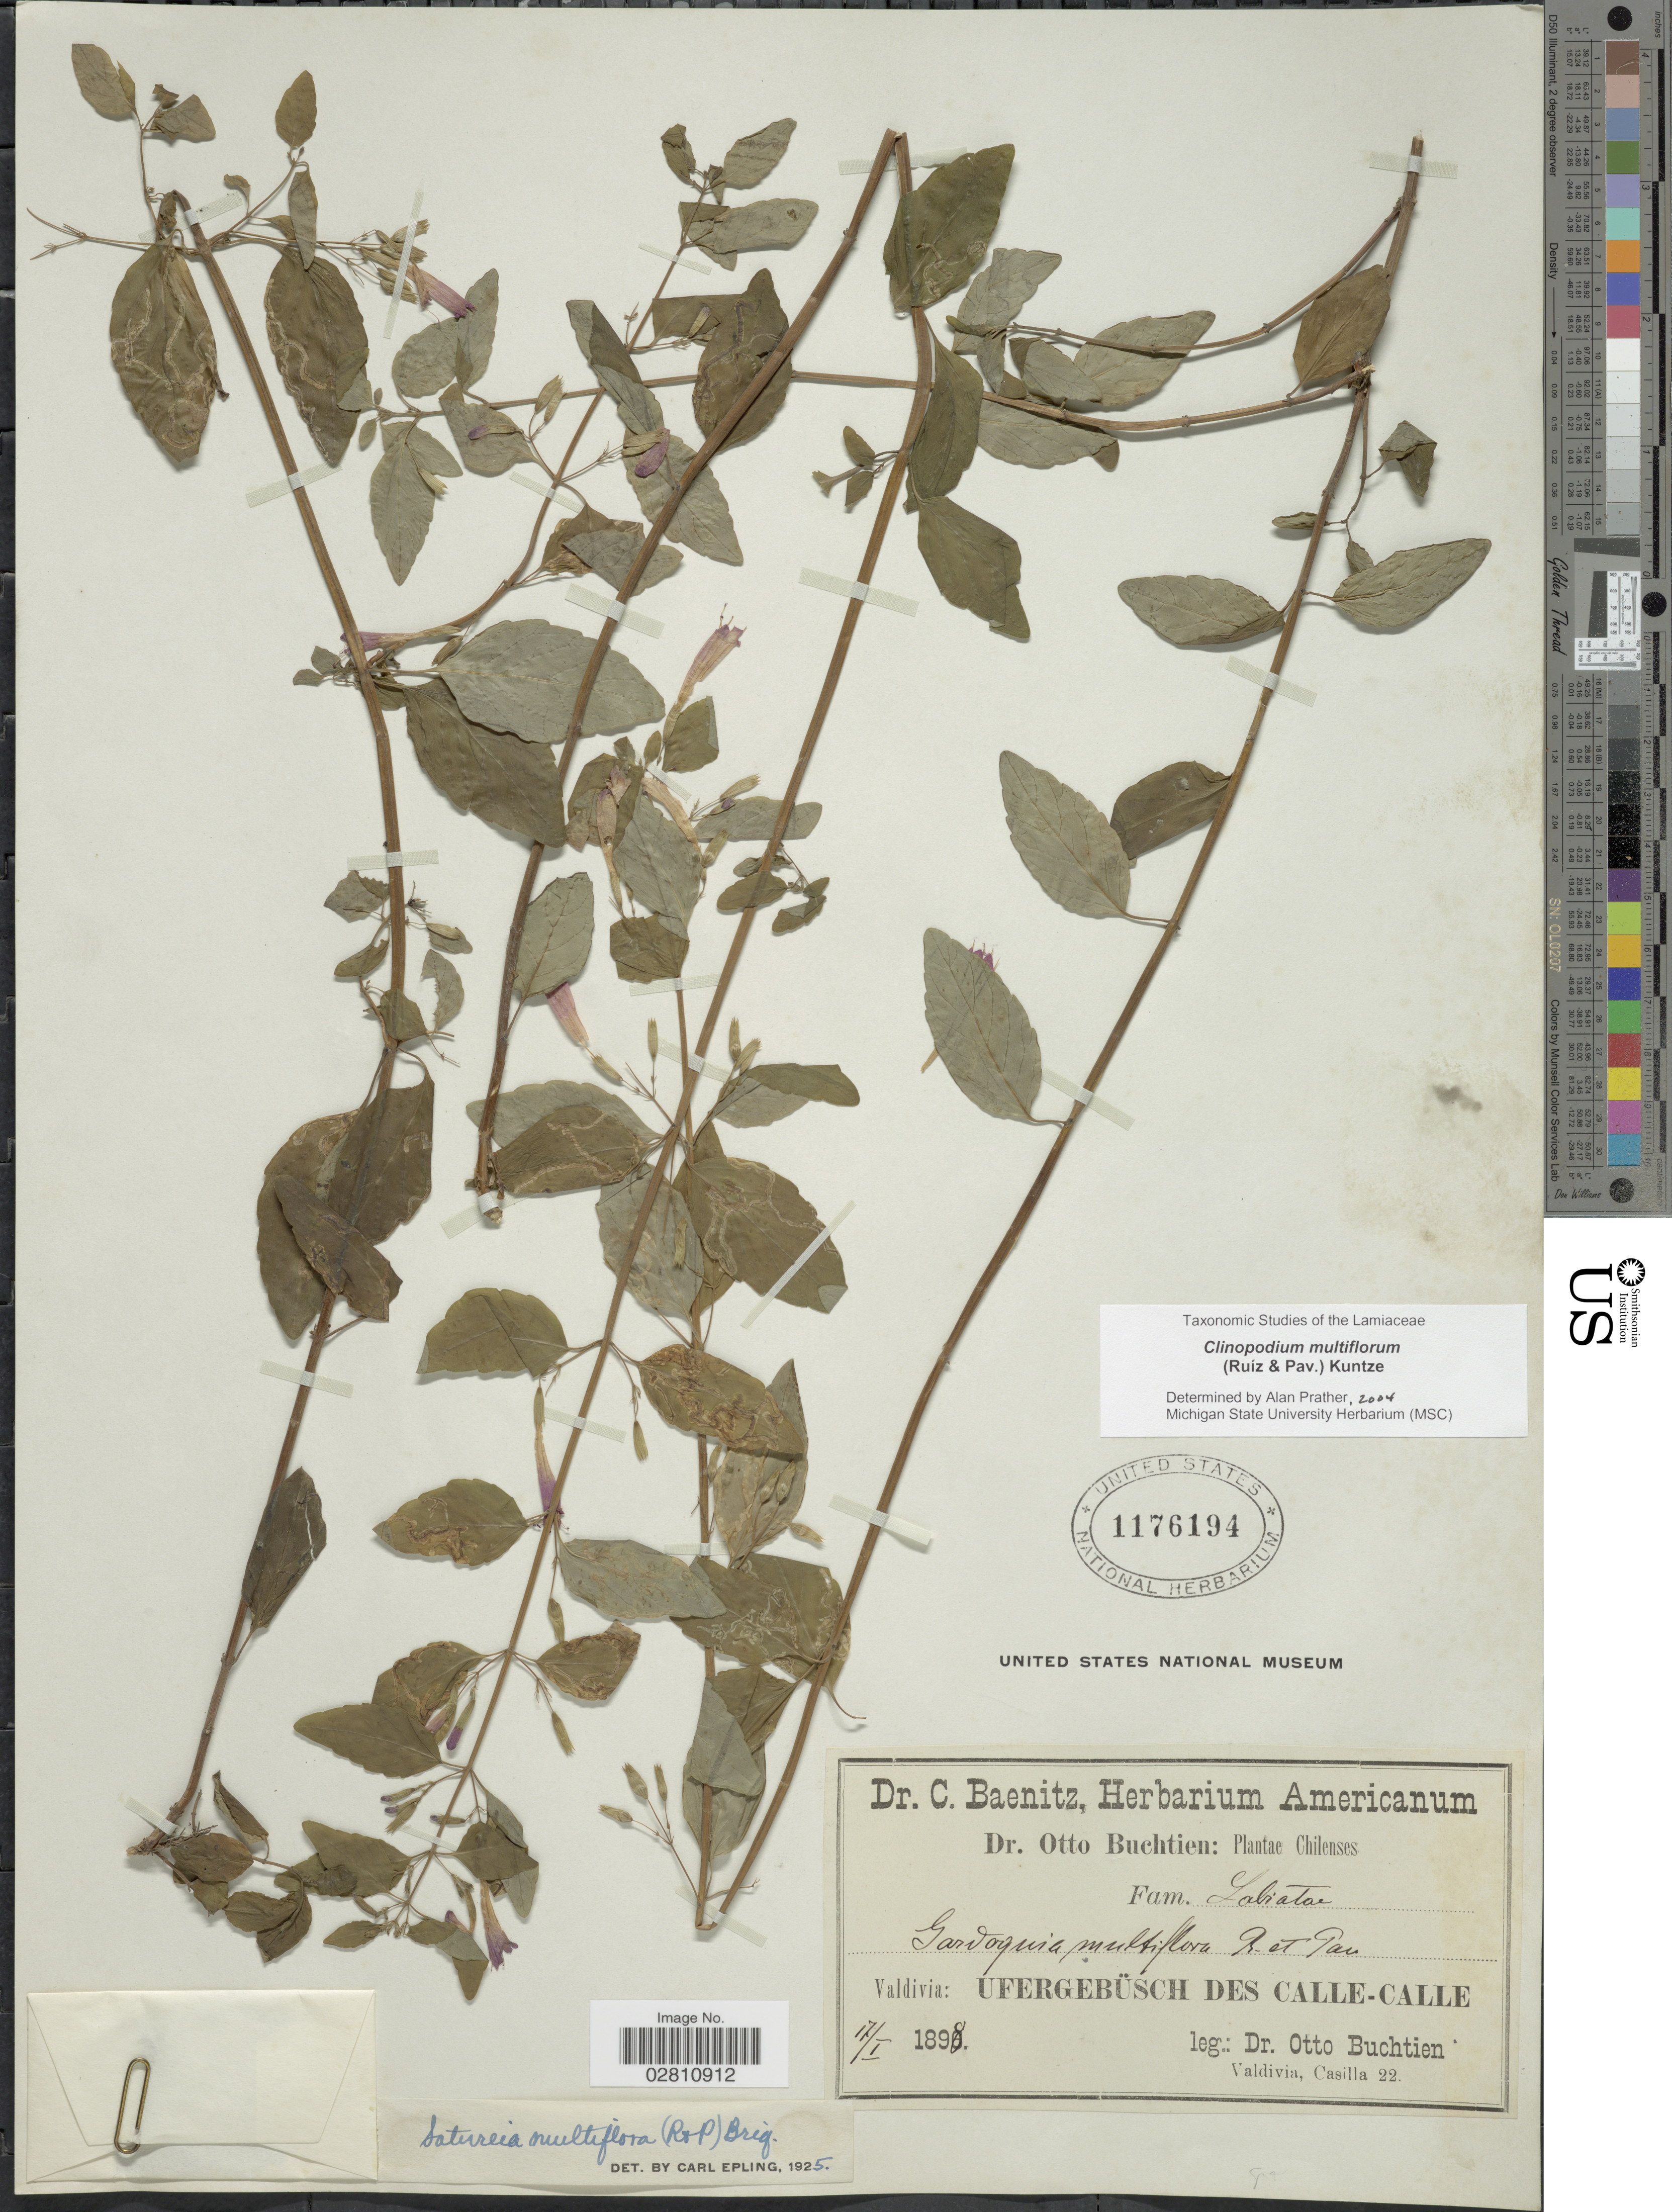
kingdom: Plantae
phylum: Tracheophyta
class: Magnoliopsida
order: Lamiales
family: Lamiaceae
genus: Clinopodium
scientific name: Clinopodium multiflorum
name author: (Ruiz & Pav.) Kuntze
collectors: O. Buchtien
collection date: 1898-01-17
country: Chile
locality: Valdivia: Ufergebüsch des Calle-Calle.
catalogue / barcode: US 1176194